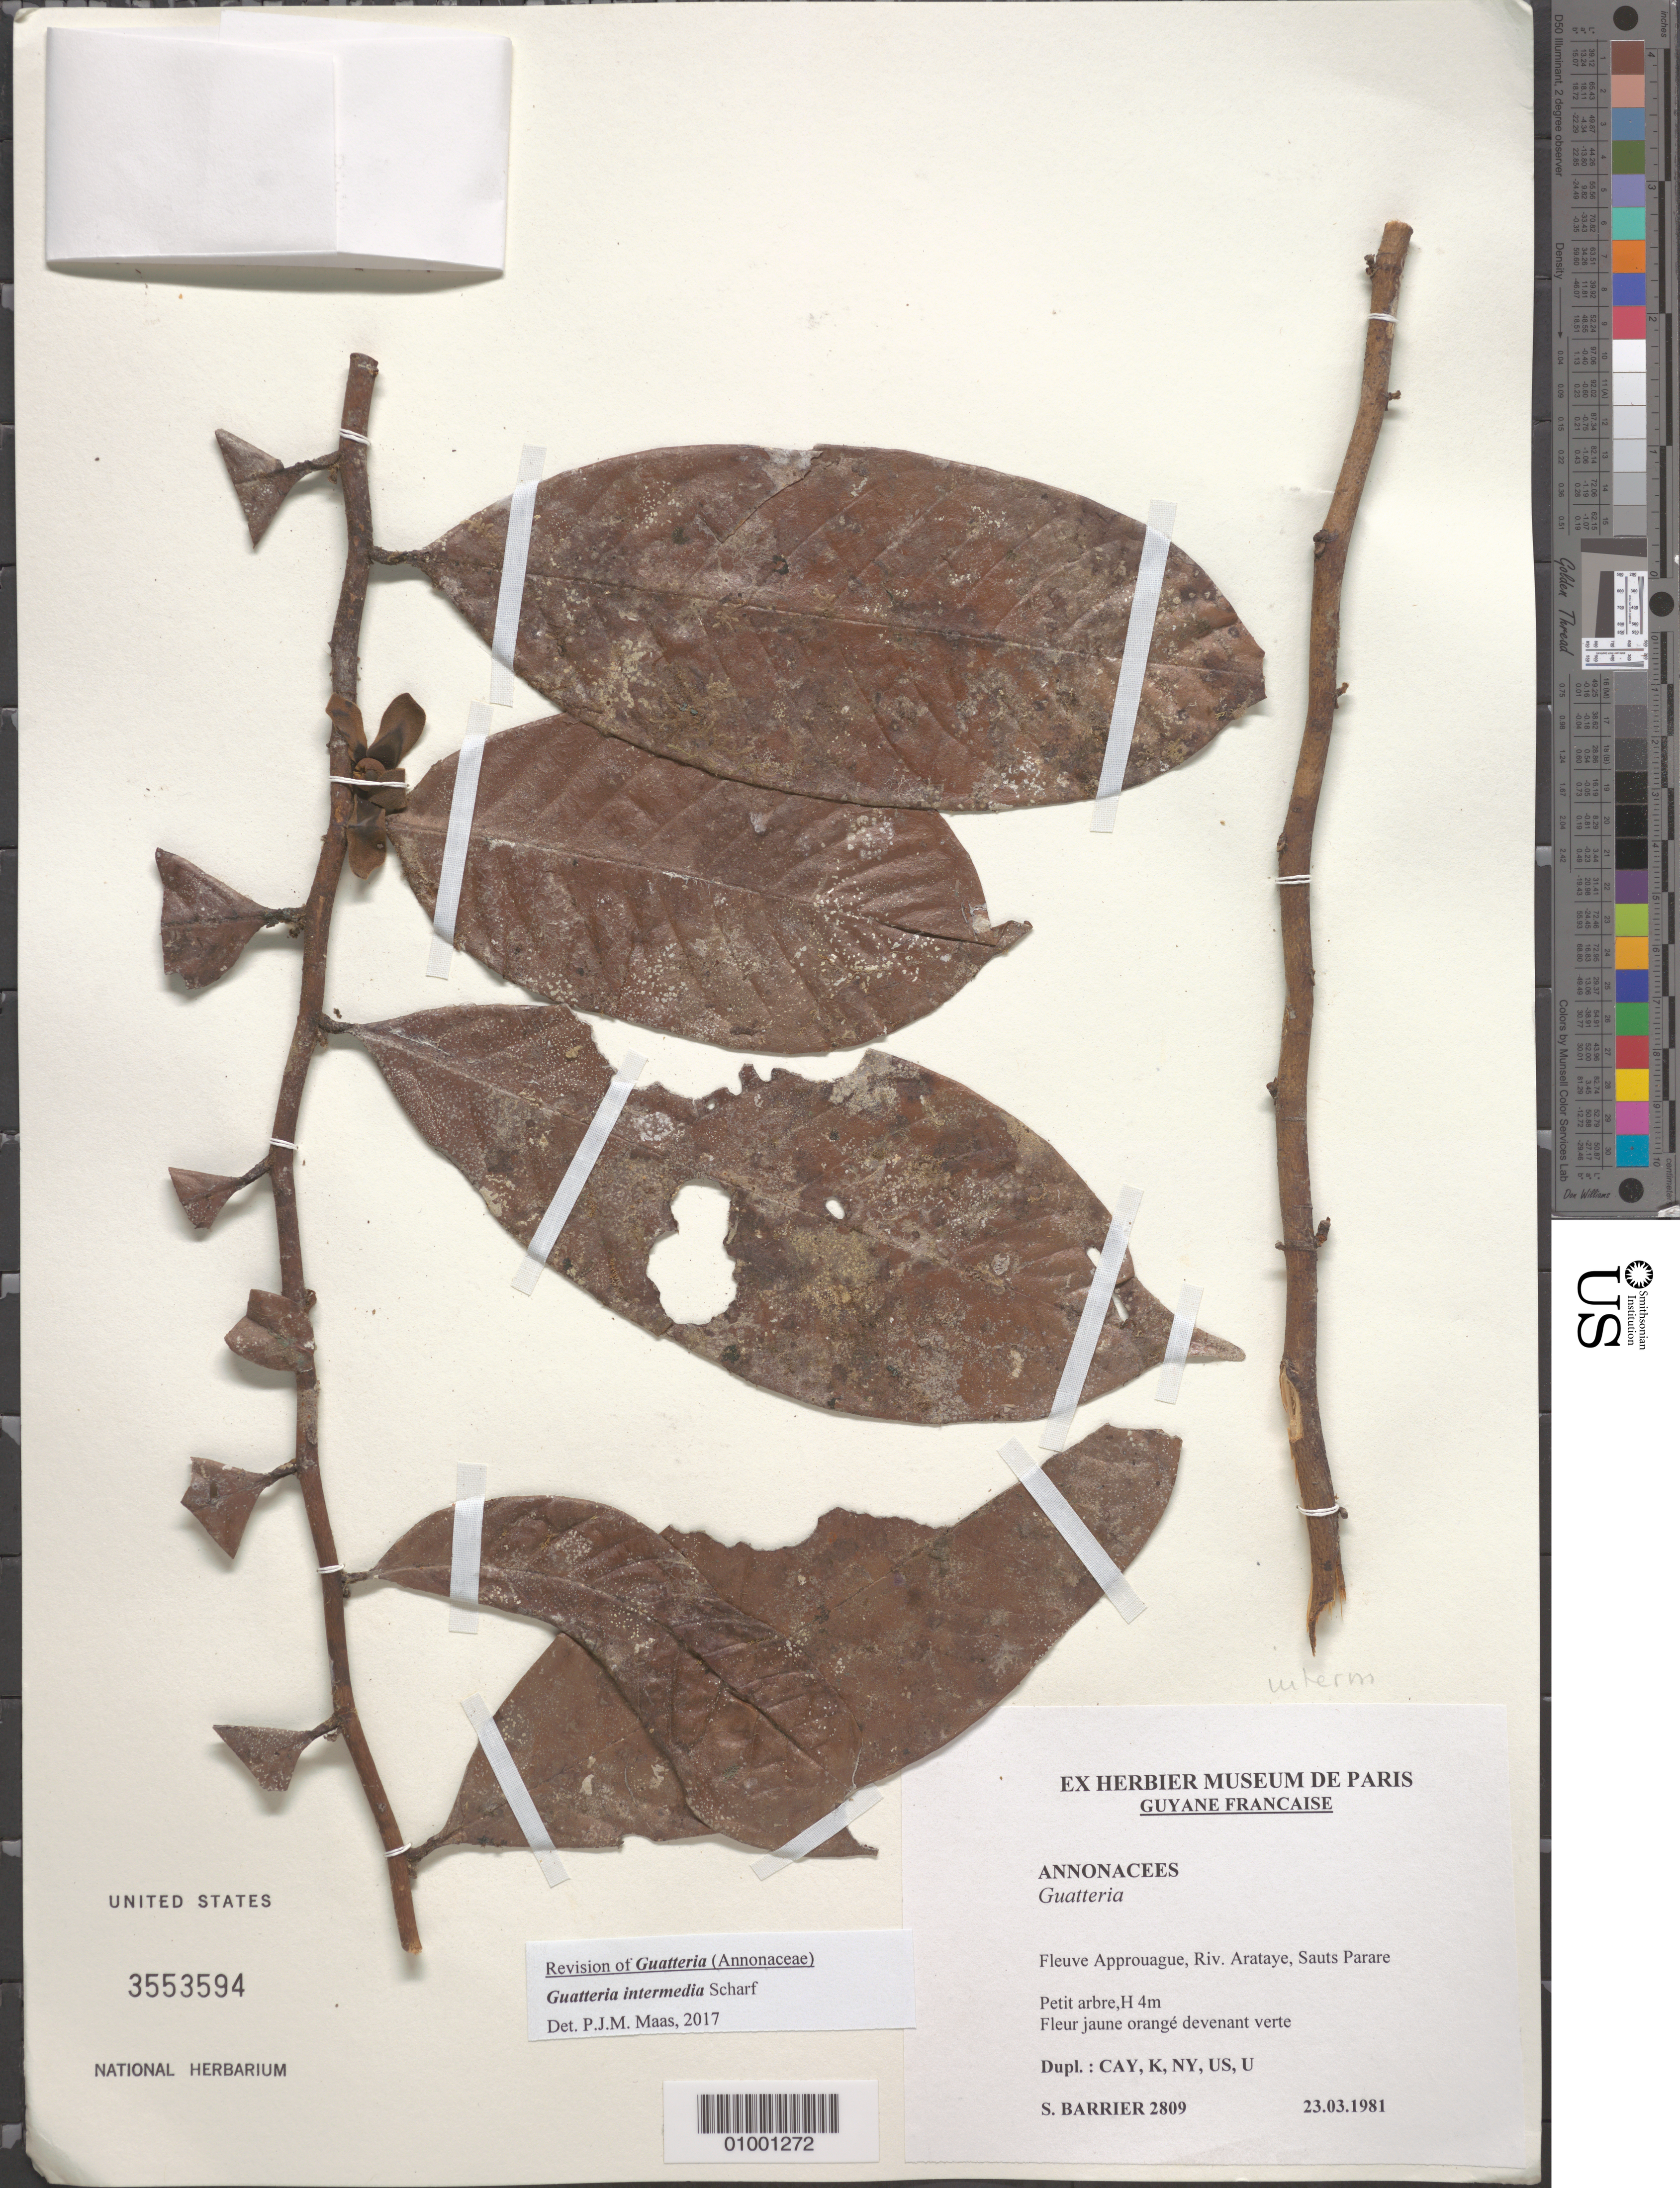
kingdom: Plantae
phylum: Tracheophyta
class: Magnoliopsida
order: Magnoliales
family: Annonaceae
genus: Guatteria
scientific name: Guatteria intermedia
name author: Scharf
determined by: Maas, Paul J.; Maas, H.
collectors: S. Barrier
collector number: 2809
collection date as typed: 23-Mar-81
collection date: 1981-03-23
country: French Guiana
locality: Fleuve Approuague, Riv. Arataye, Sauts Parare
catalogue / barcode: US 3553594